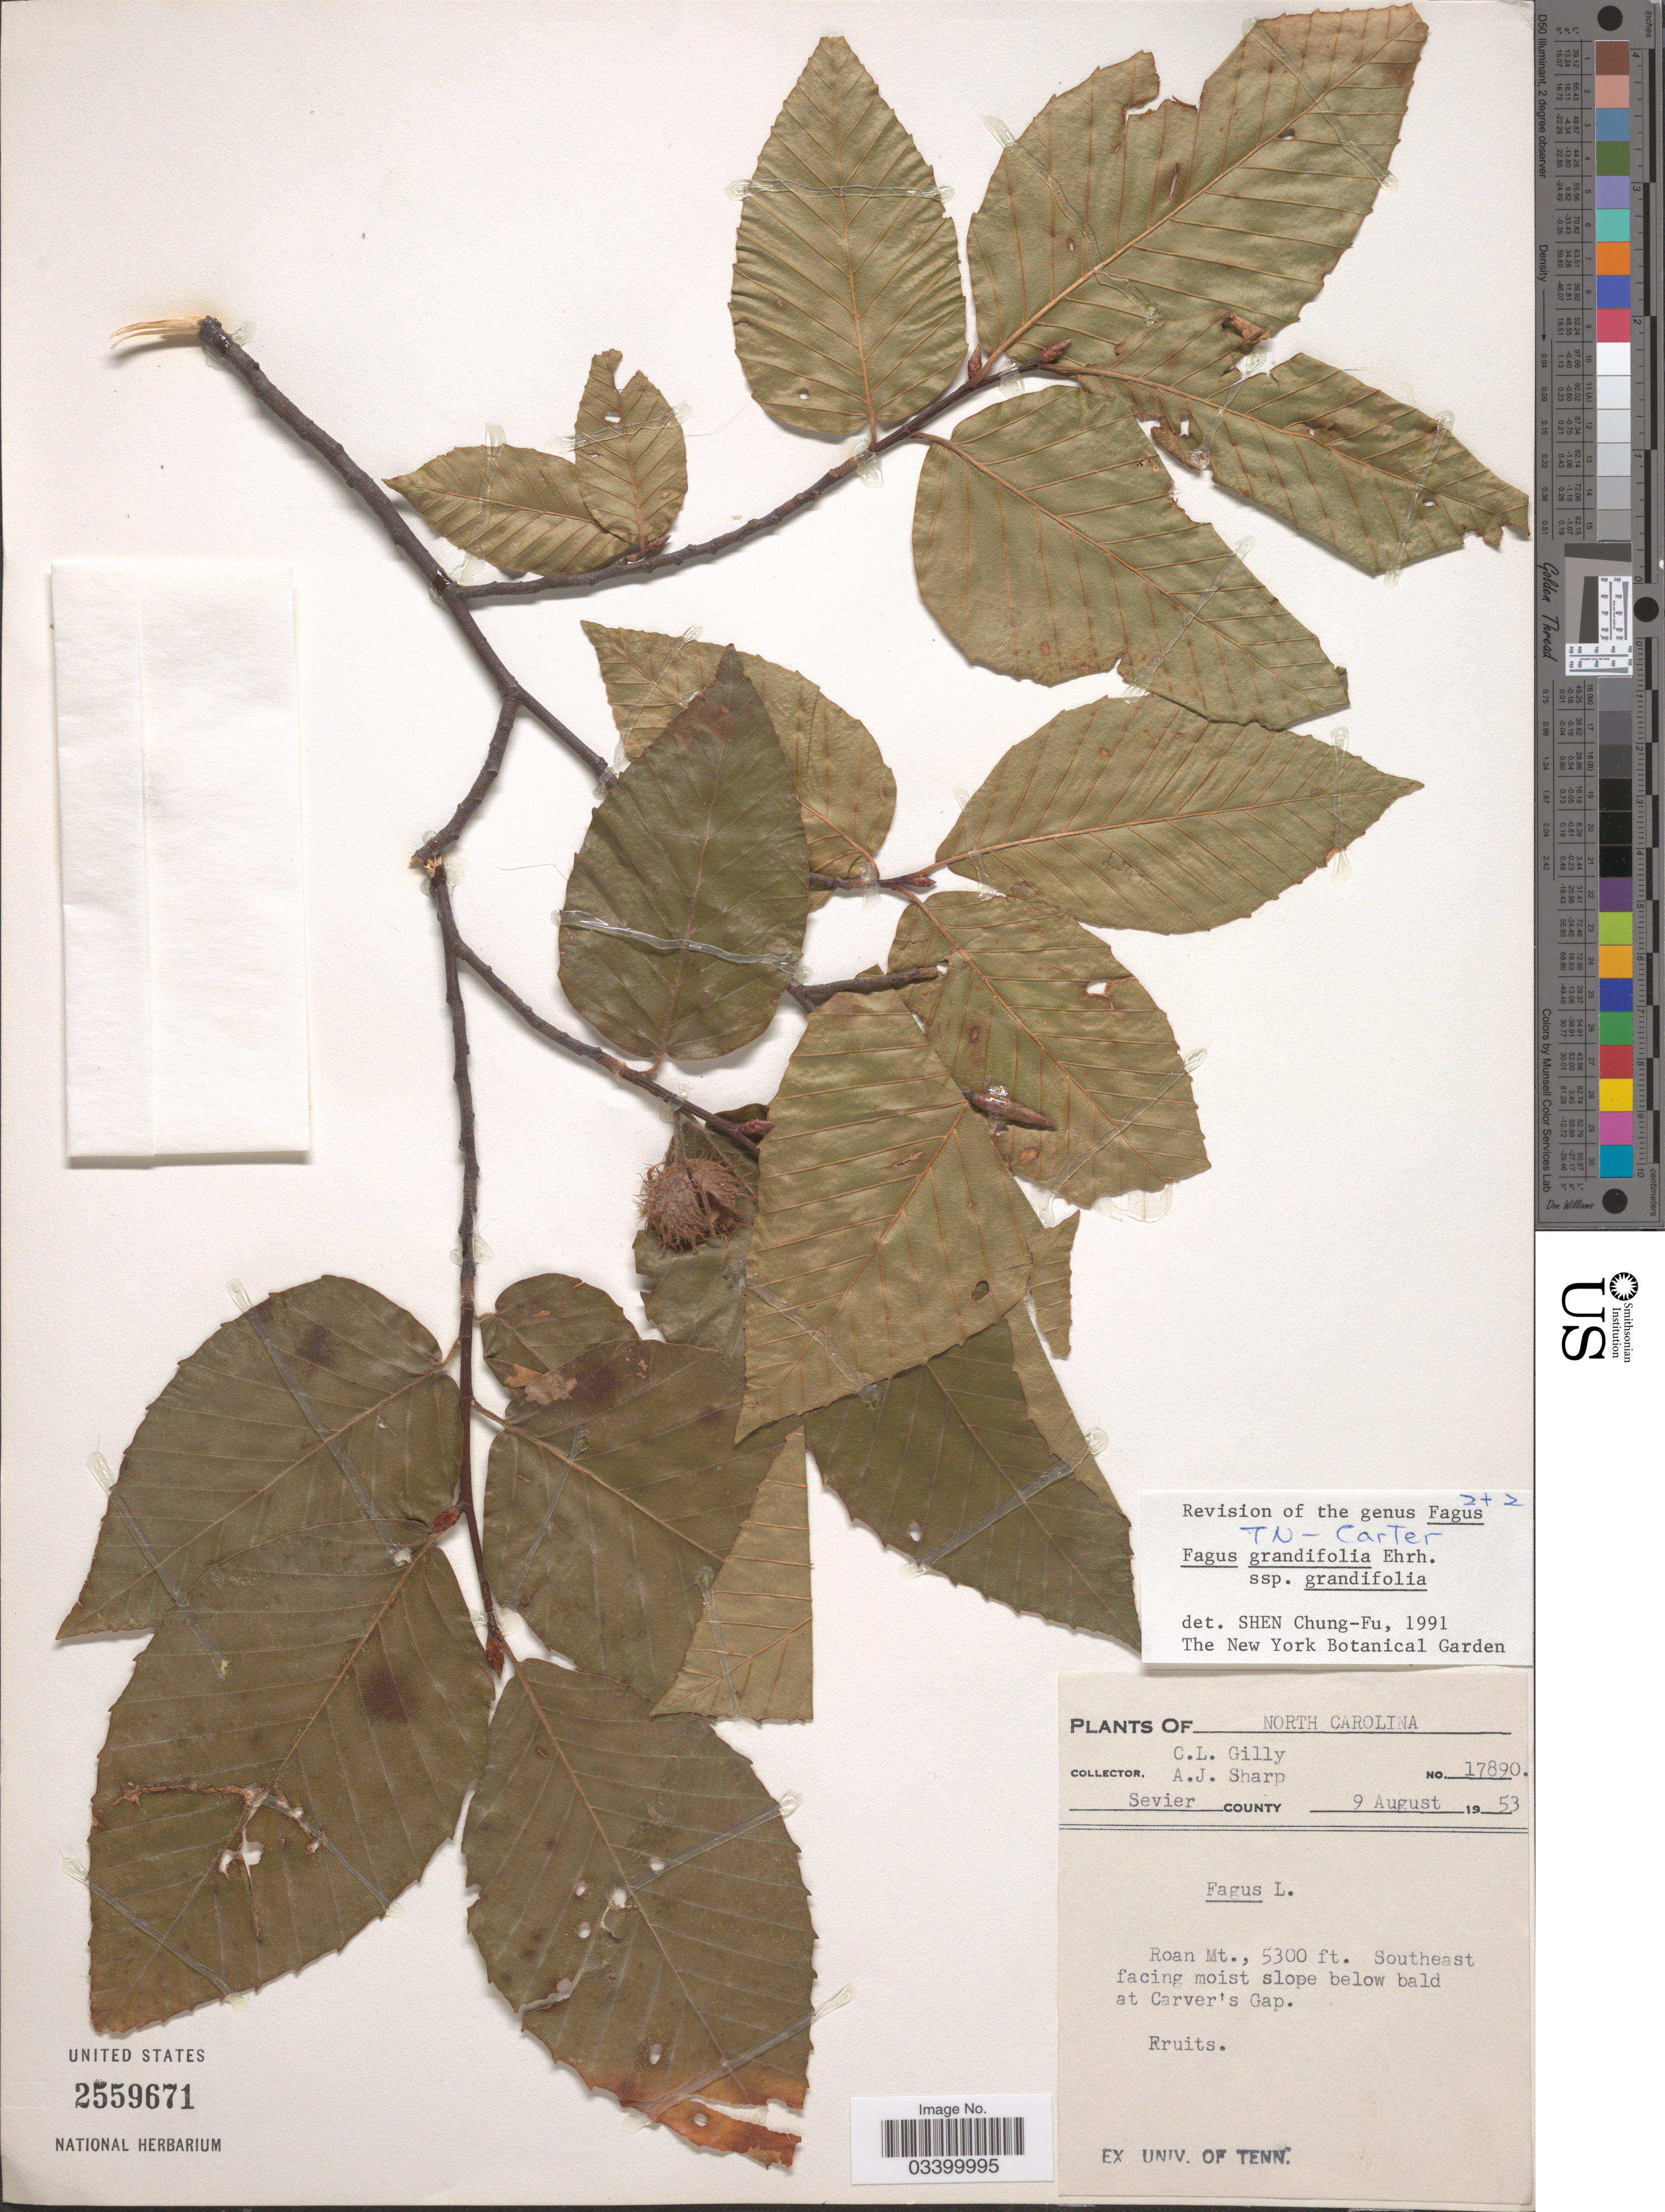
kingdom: Plantae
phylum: Tracheophyta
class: Magnoliopsida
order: Fagales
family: Fagaceae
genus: Fagus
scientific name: Fagus grandifolia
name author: Ehrh.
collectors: C. Gilly & A. J. Sharp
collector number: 17890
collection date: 1953-08-09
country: United States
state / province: North Carolina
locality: Sevier County. Roan Mt. Southeast facing moist slope below bald at Carver's Gap.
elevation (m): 1615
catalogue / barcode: US 2559671